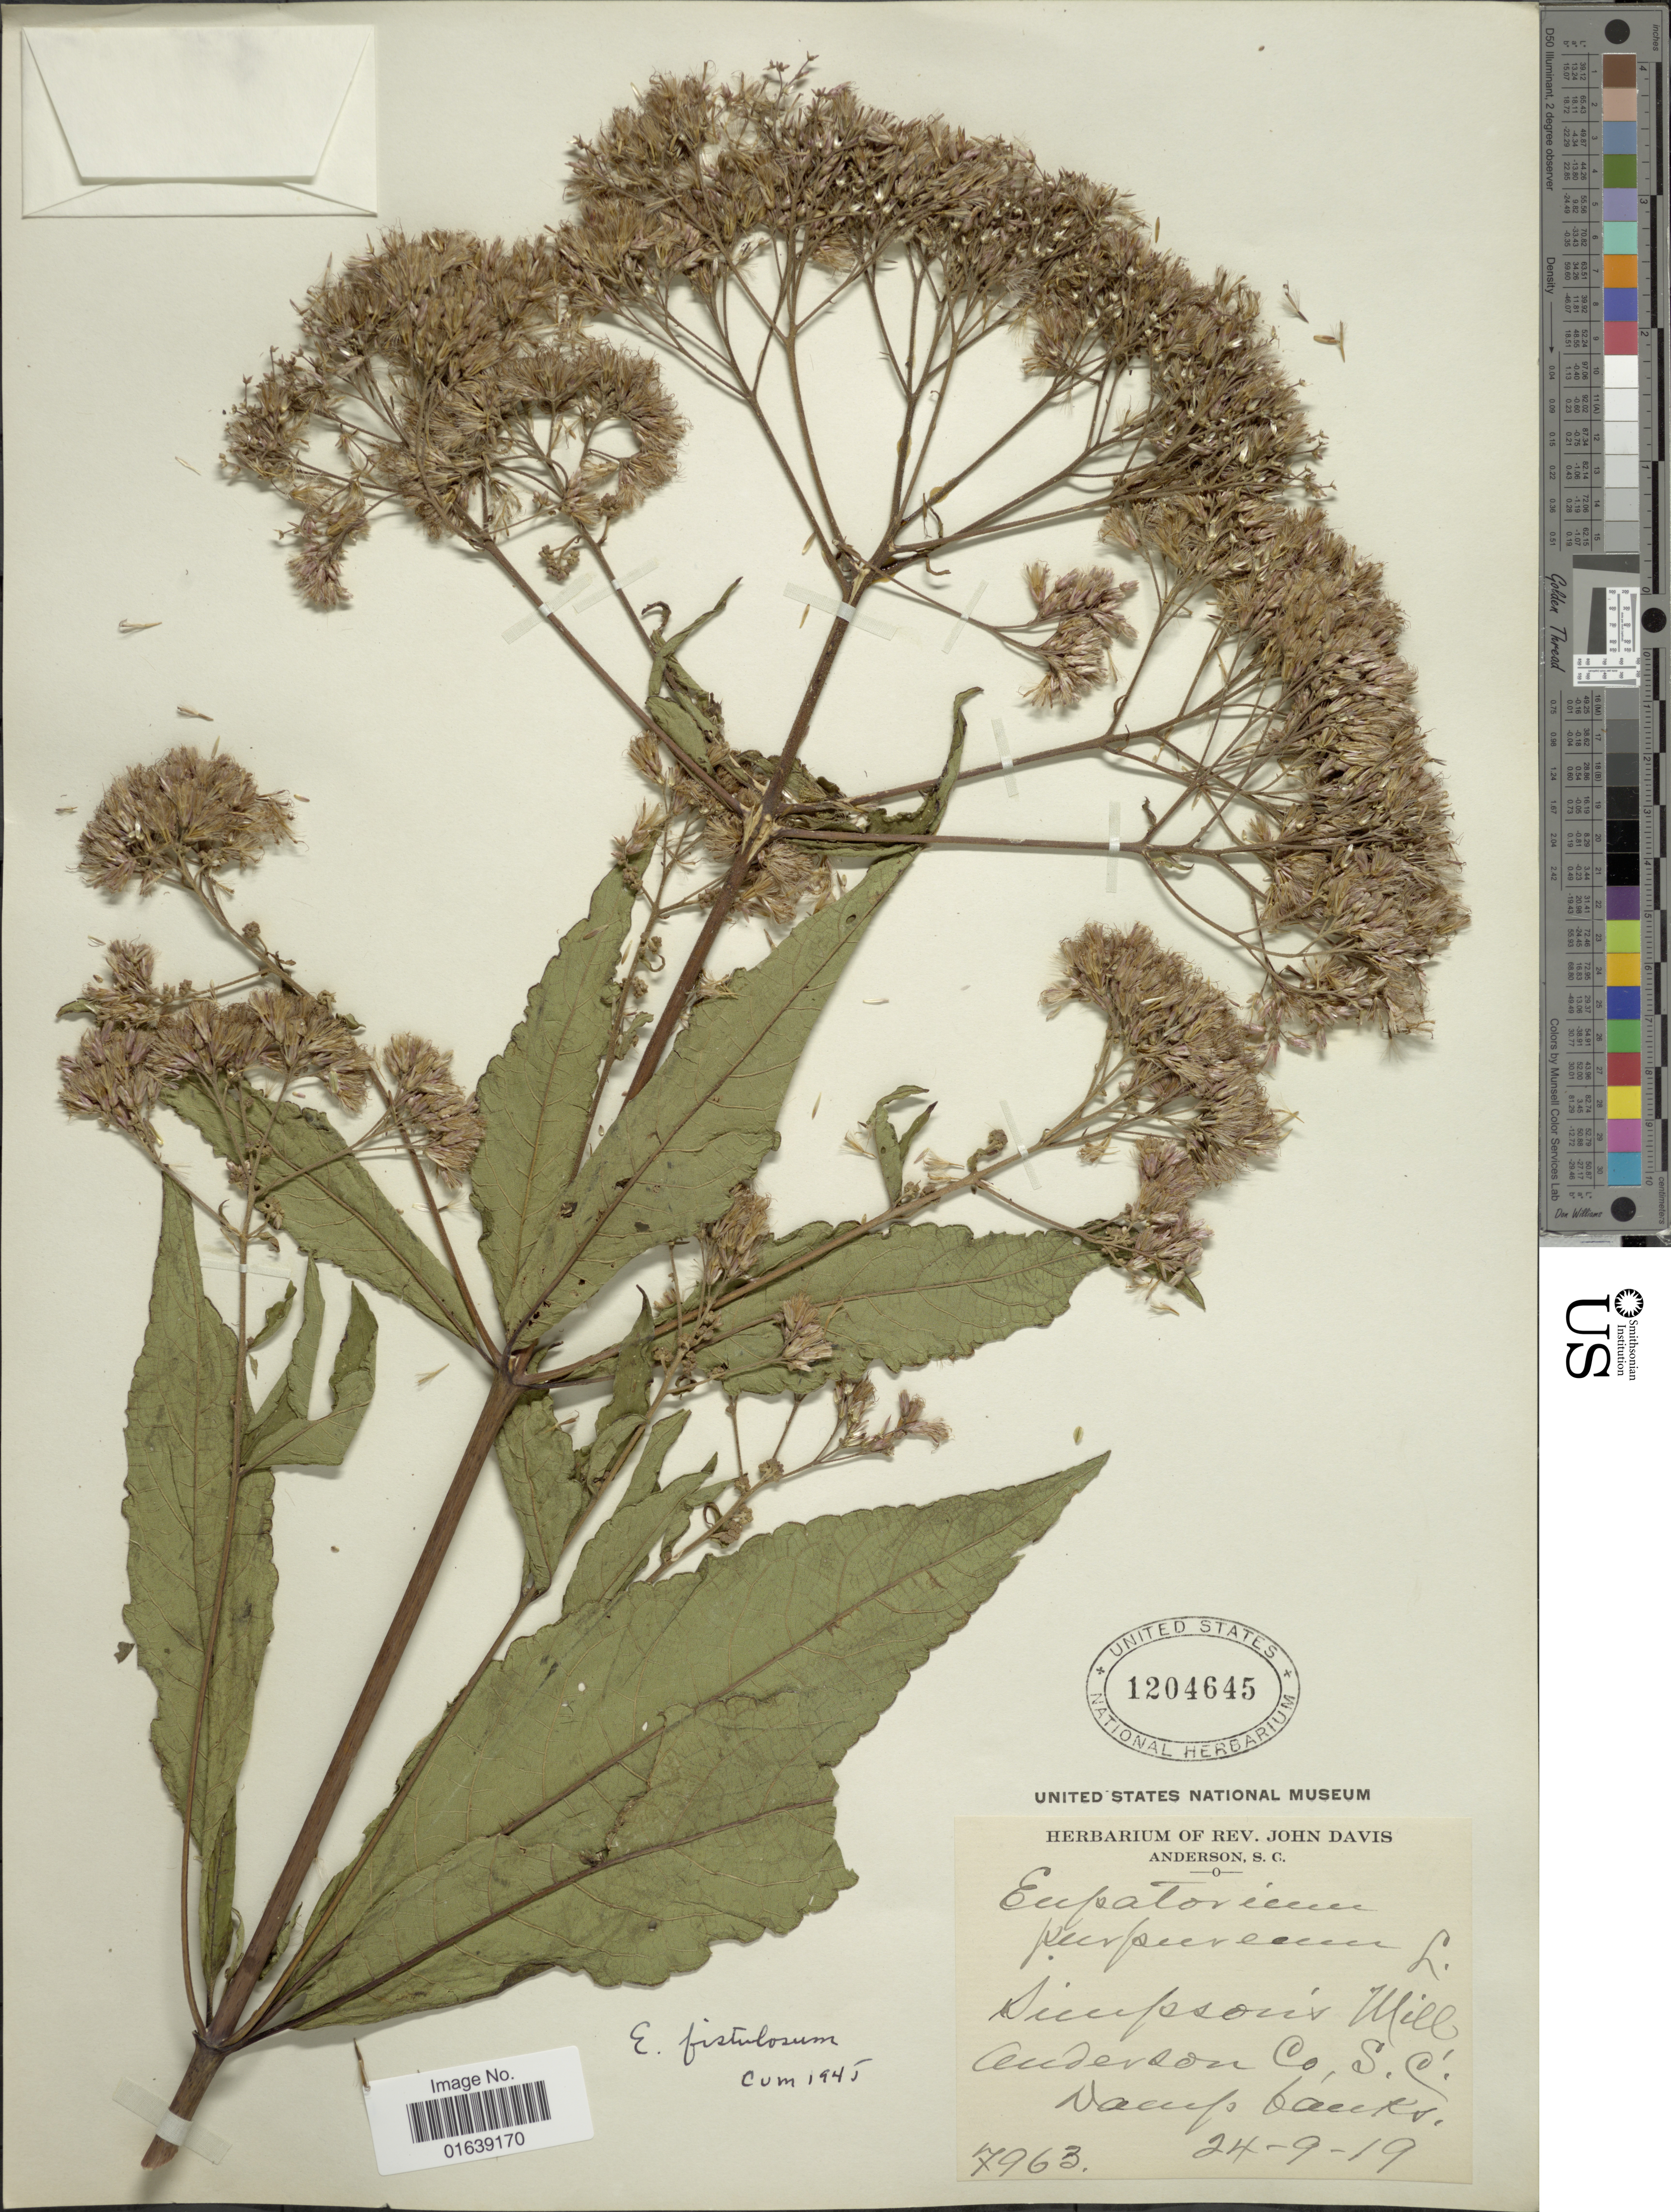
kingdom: Plantae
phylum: Tracheophyta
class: Magnoliopsida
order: Asterales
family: Asteraceae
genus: Eupatorium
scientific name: Eupatorium fistulosum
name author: Barratt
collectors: ex herb. Rev. John Davis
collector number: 7963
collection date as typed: Transcribed d/m/y: 24/9/19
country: United States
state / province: South Carolina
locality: Dicupsons Hill. Anderson Co.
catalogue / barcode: US 1204645